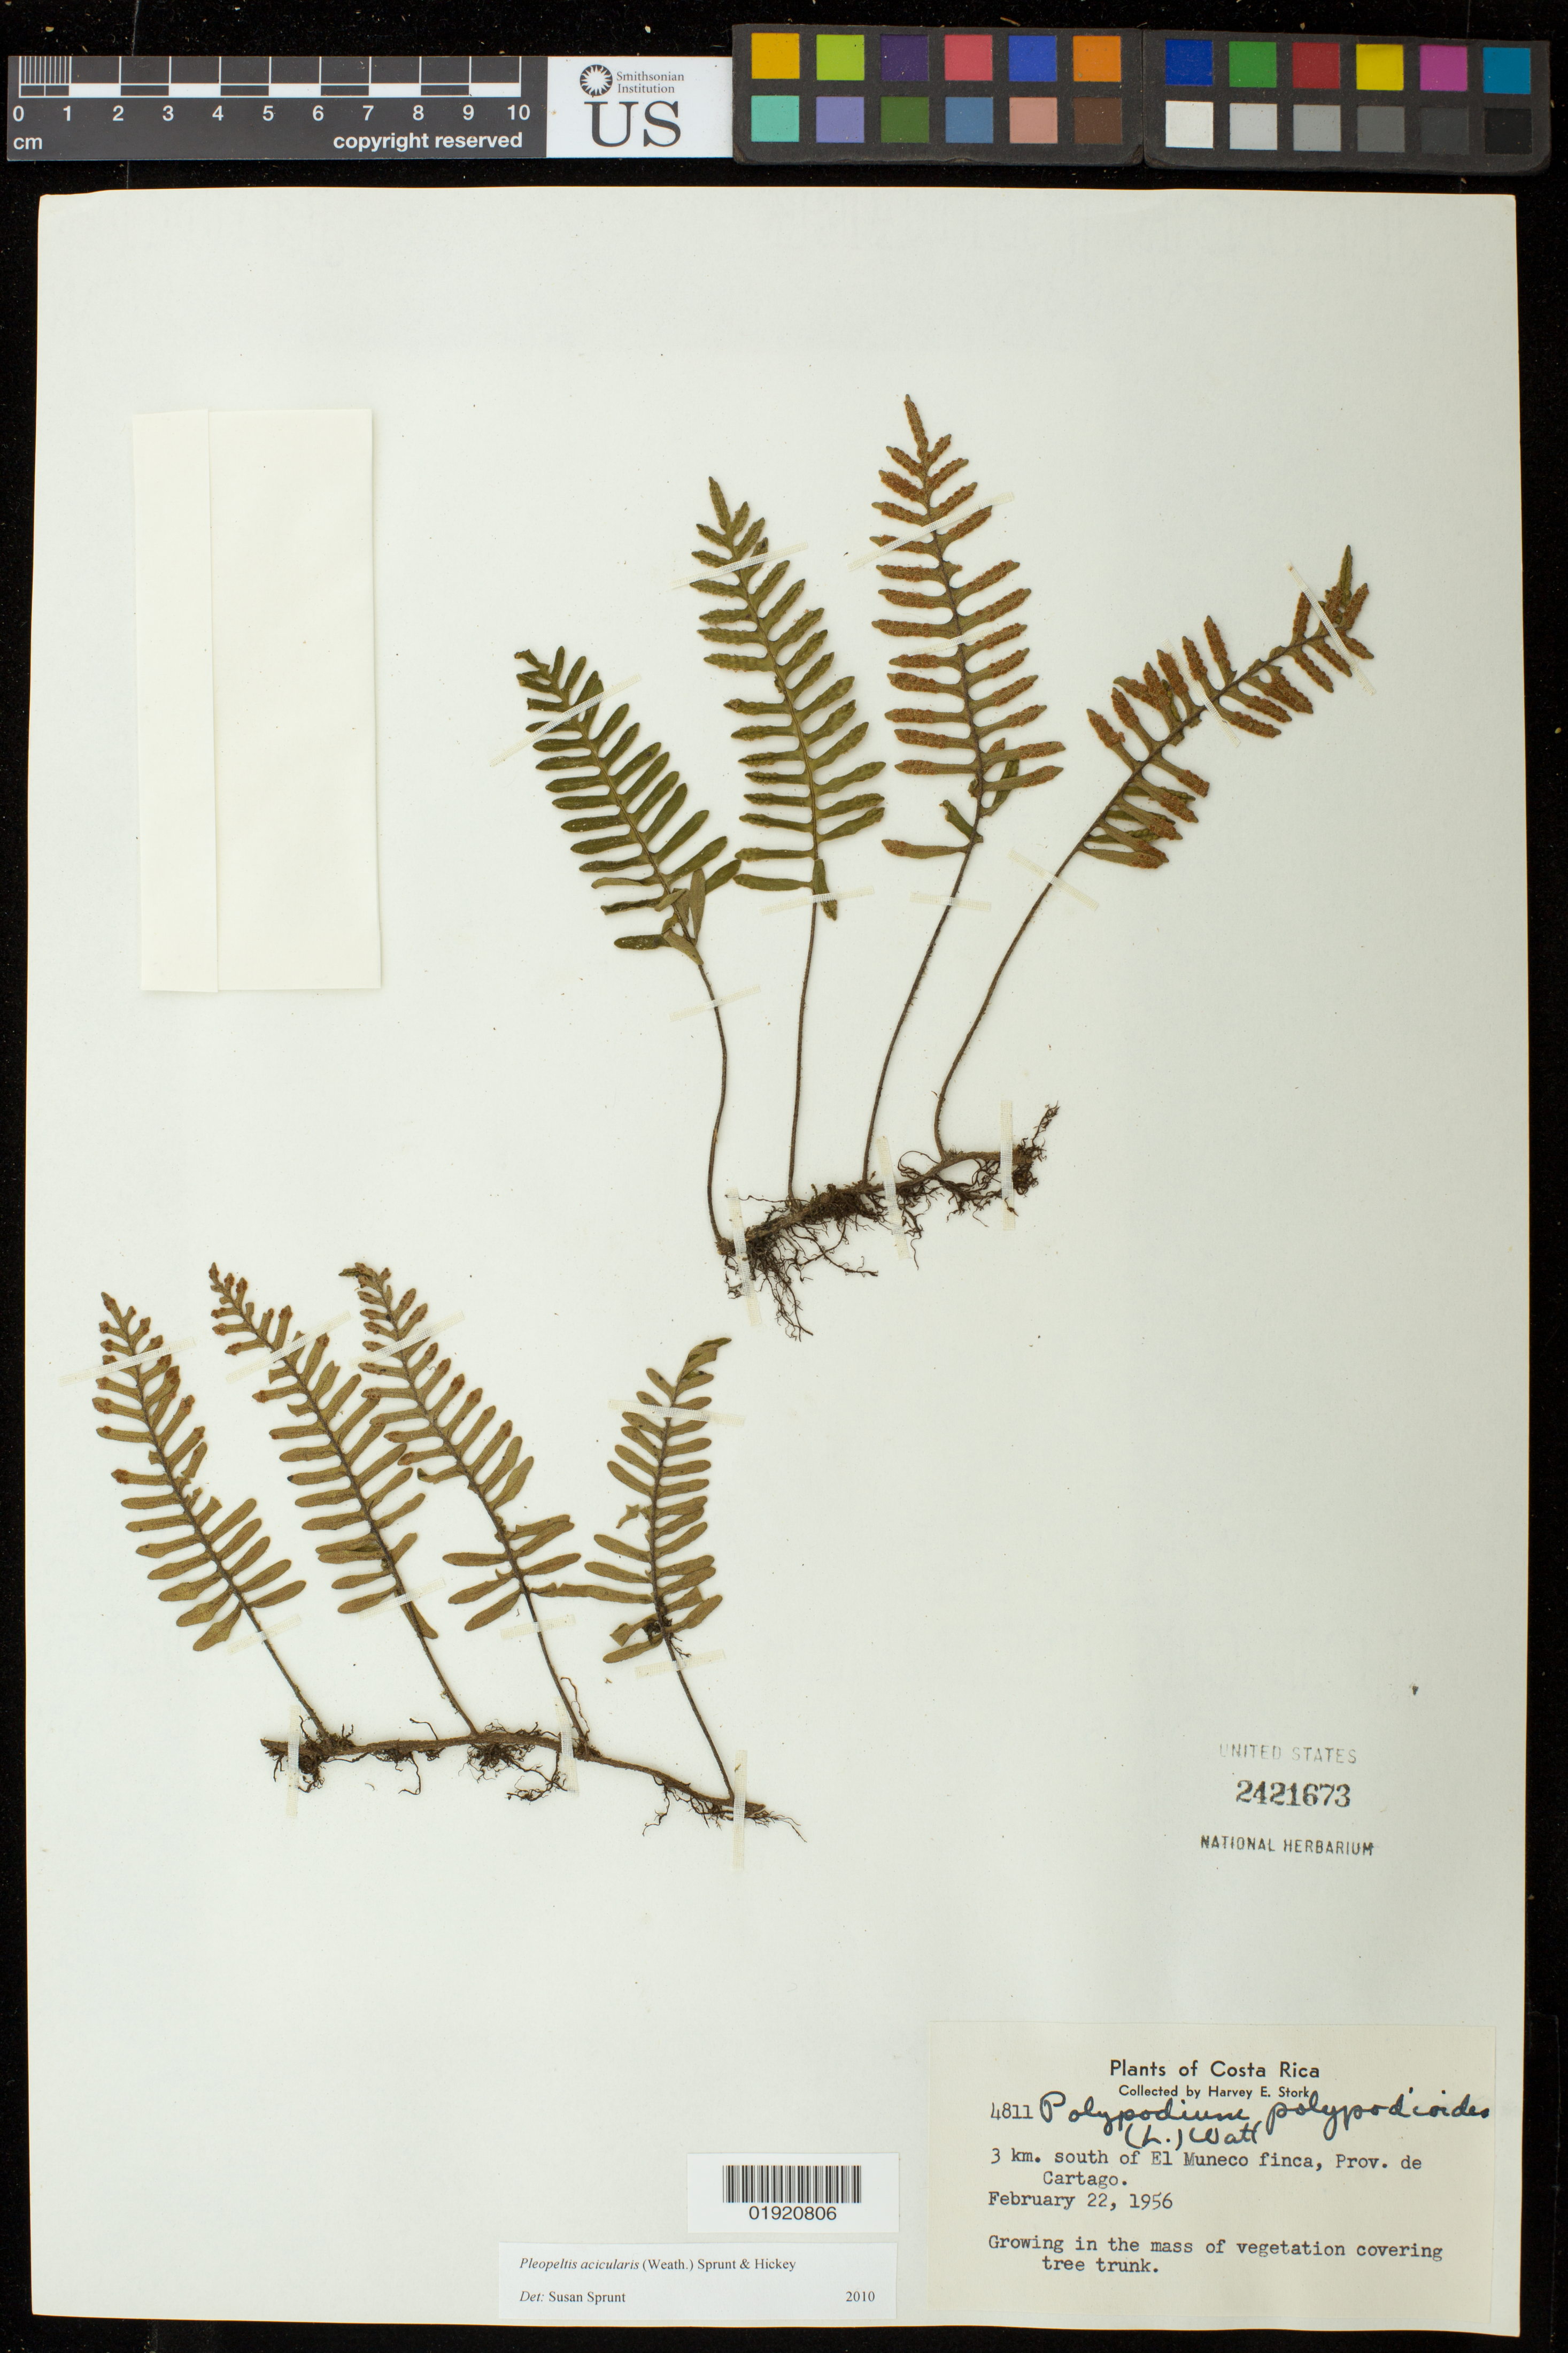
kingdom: Plantae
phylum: Tracheophyta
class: Polypodiopsida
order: Polypodiales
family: Polypodiaceae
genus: Pleopeltis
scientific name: Pleopeltis acicularis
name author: (Weath.) A.R. Sm. & Krömer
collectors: H. E. Stork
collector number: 4811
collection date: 1956-02-22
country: Costa Rica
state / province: Cartago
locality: Costa Rica. 3 km. south of El Muneco finca, Prov. de Cartago.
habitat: Growing in the mass of vegetation covering tree trunk.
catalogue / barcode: US 2421673